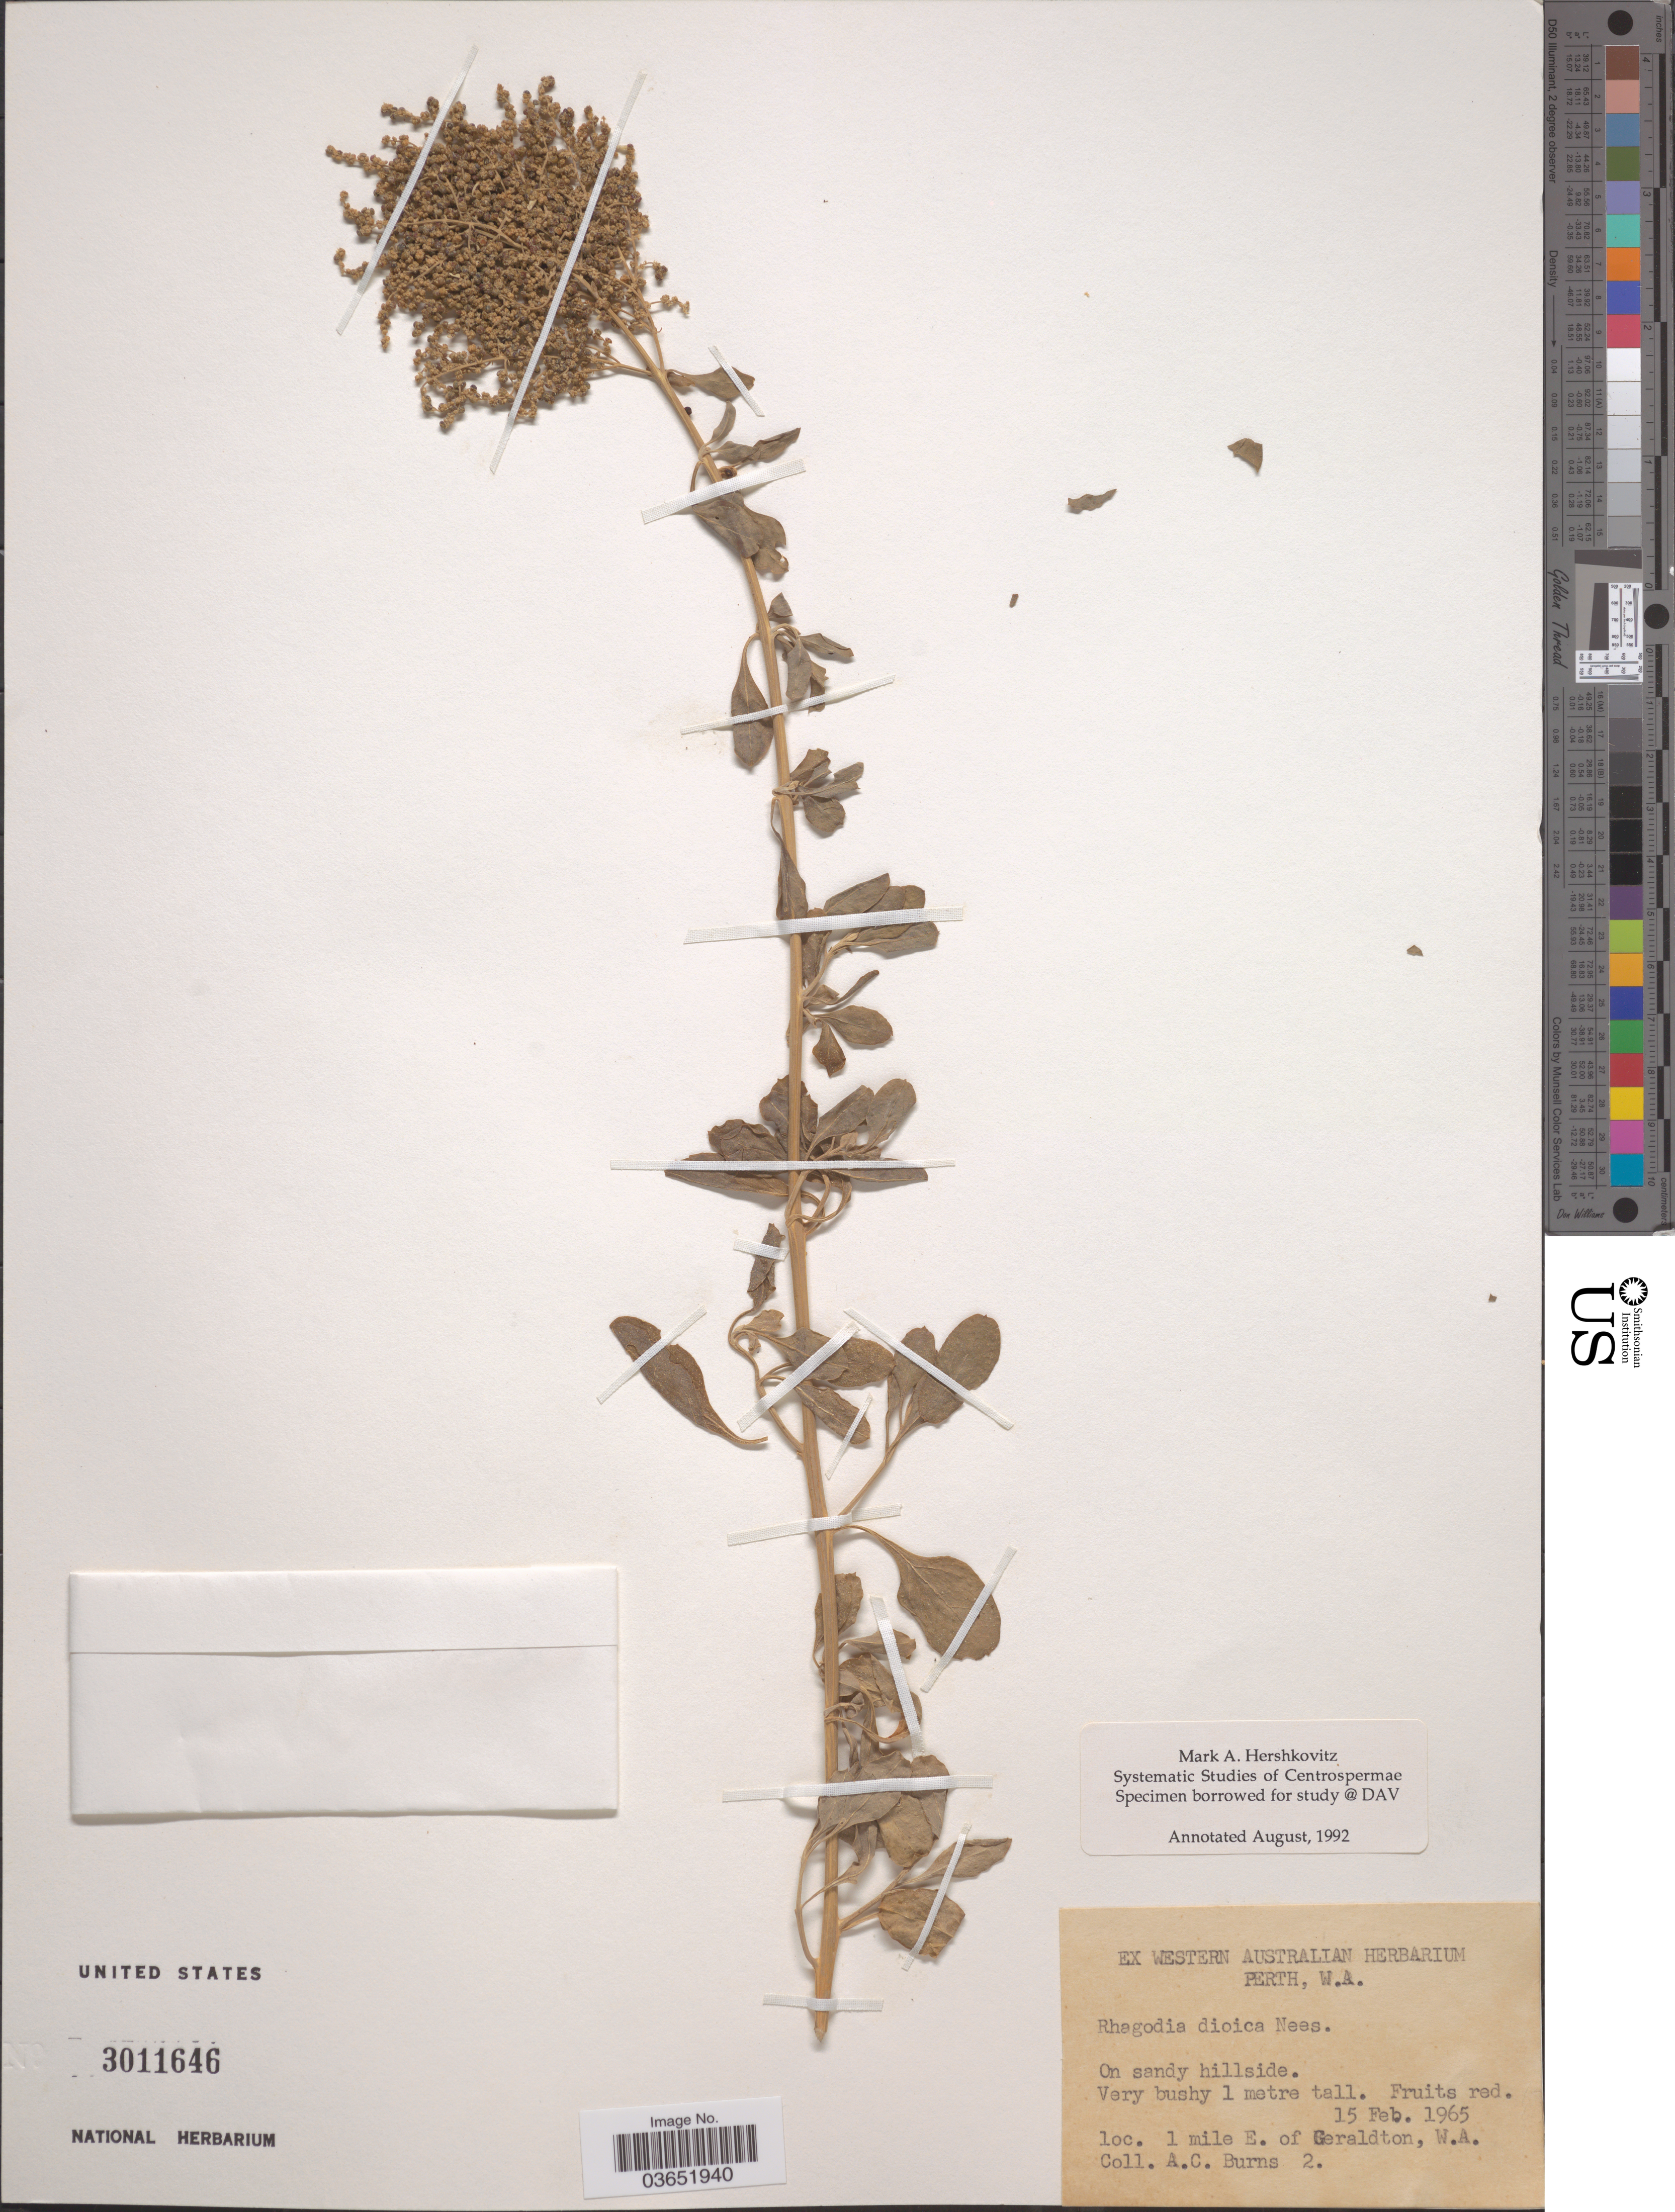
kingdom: Plantae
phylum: Tracheophyta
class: Magnoliopsida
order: Caryophyllales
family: Amaranthaceae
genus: Rhagodia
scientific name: Rhagodia dioica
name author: Nees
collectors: A. Burns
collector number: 2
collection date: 1965-02-15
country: Australia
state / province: Western Australia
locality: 1 mile E. of Geraldton, W.A.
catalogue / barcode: US 3011646